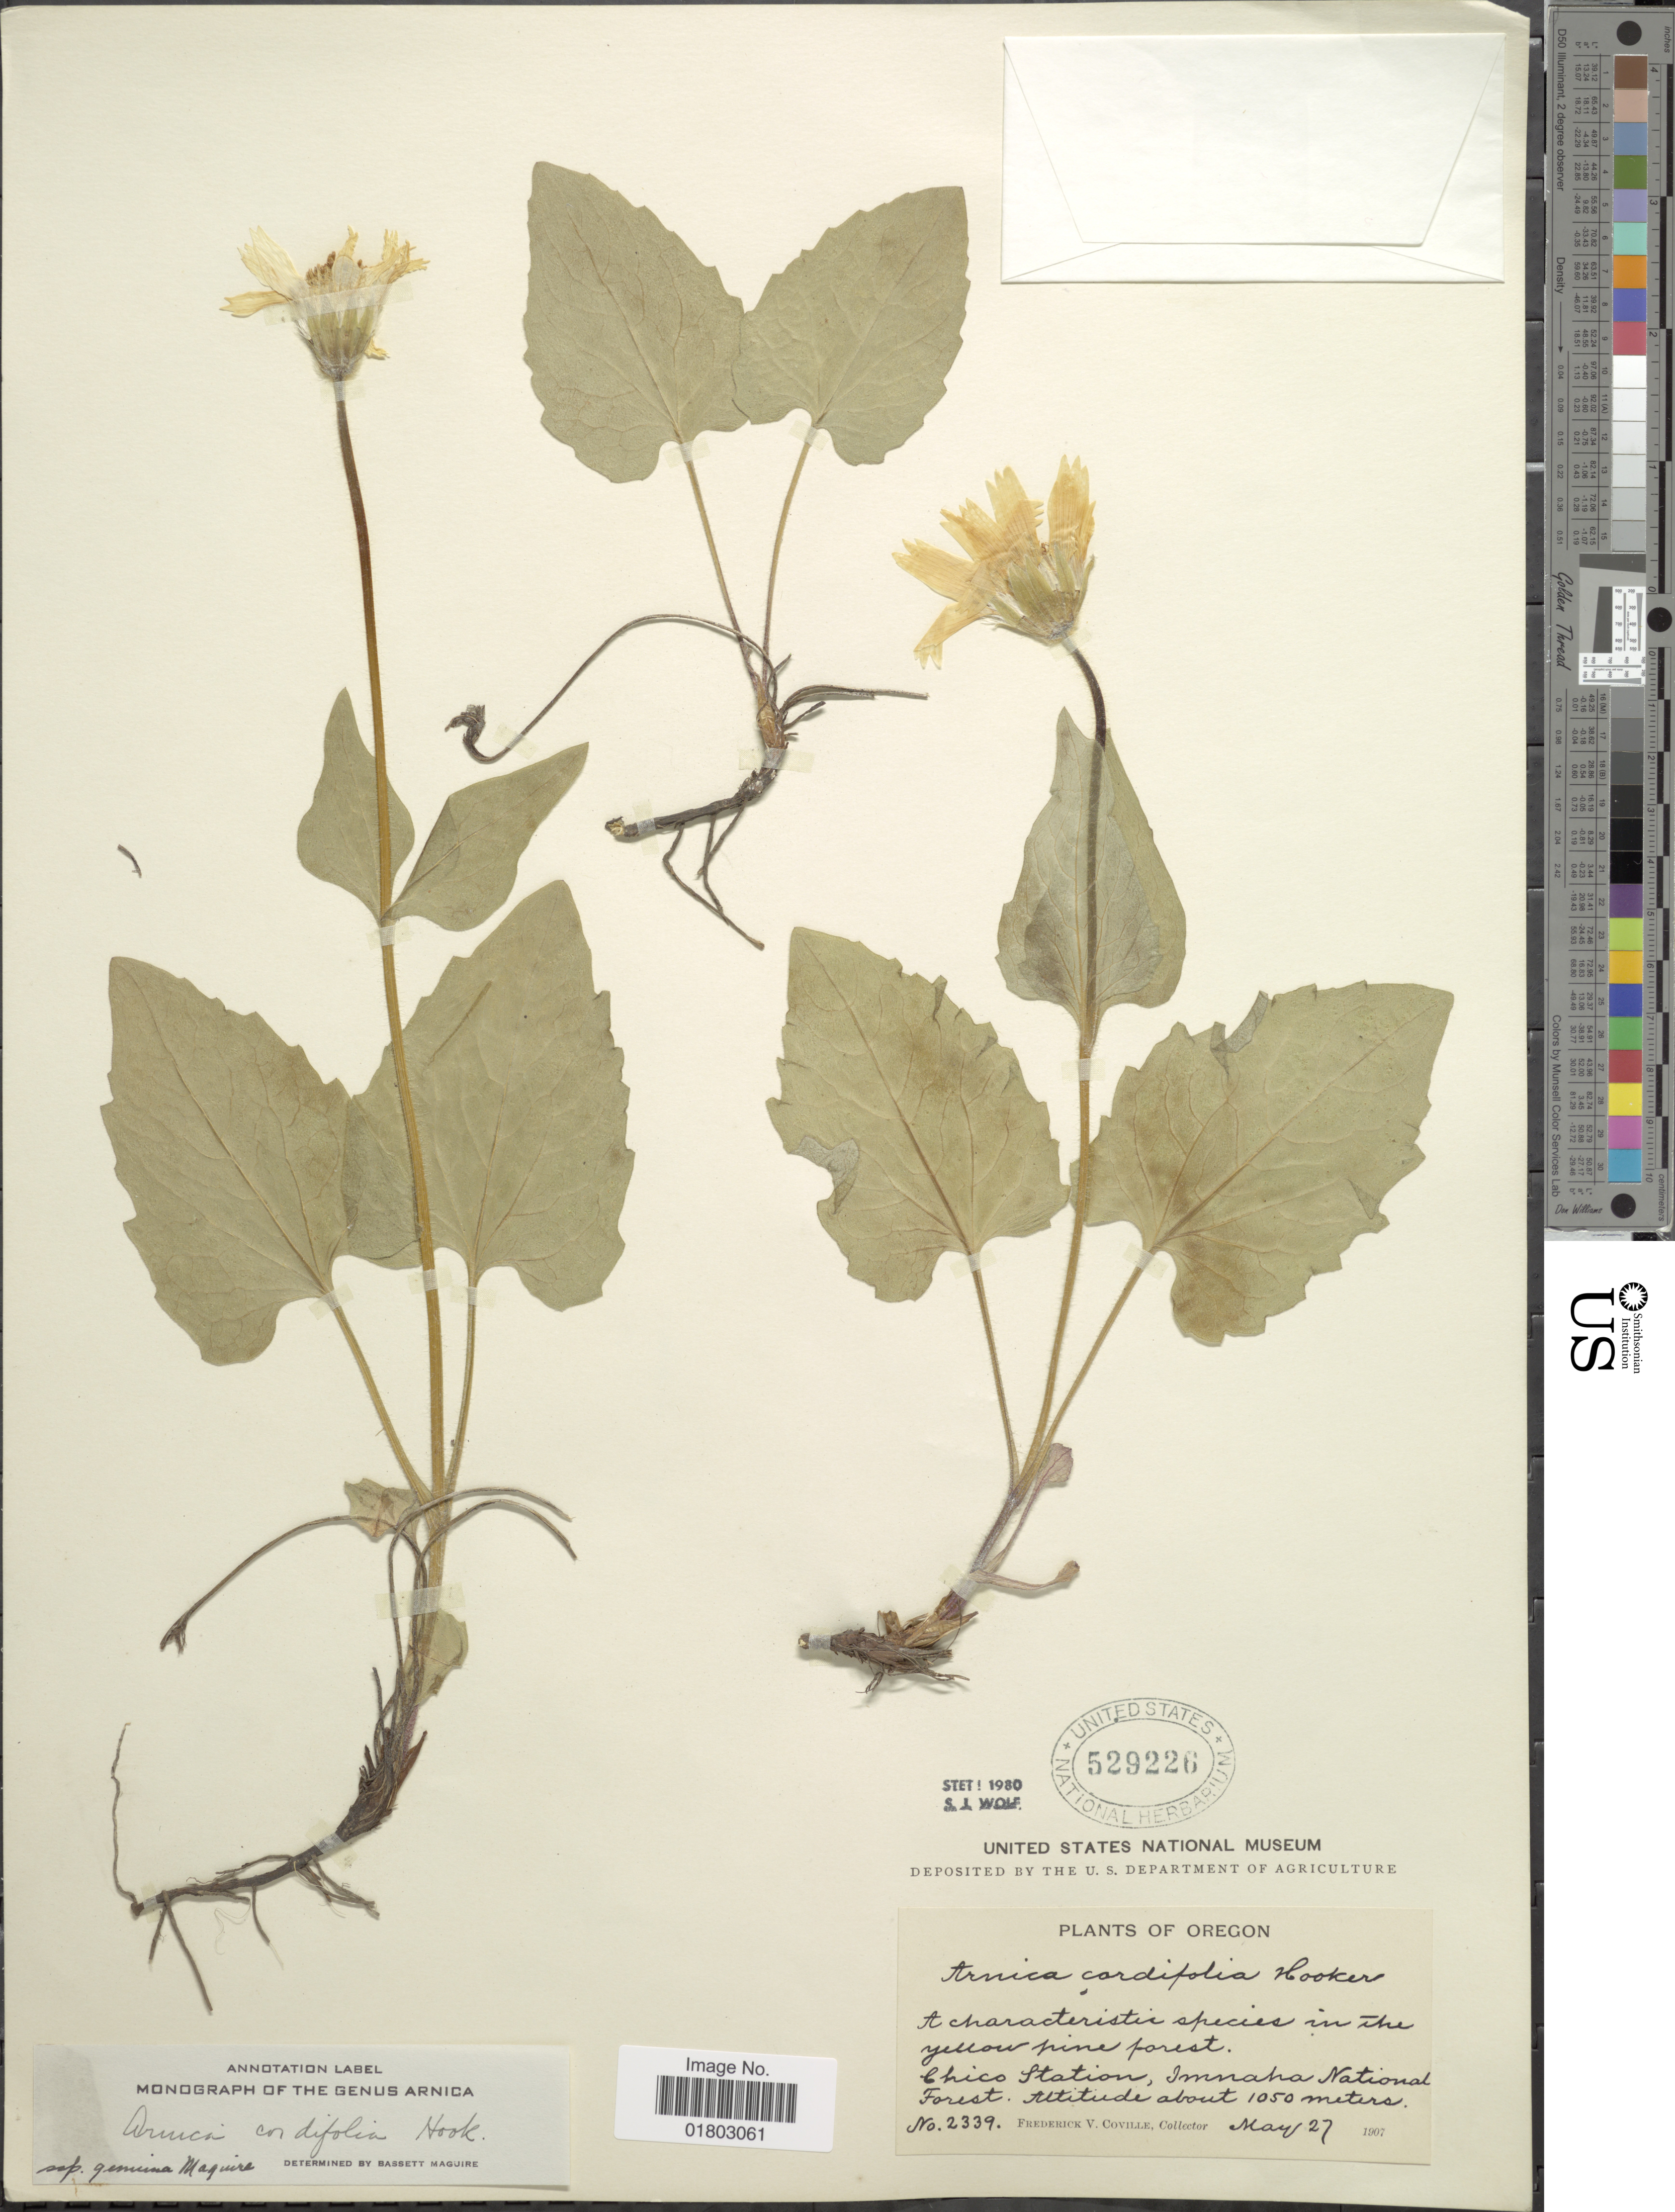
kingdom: Plantae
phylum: Tracheophyta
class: Magnoliopsida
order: Asterales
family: Asteraceae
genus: Arnica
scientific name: Arnica cordifolia subsp. genuina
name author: Maguire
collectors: F. V. Coville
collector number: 2339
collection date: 1907-05-27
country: United States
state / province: Oregon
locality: Chico Station, Imnaha National Forest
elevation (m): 1050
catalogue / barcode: US 529226